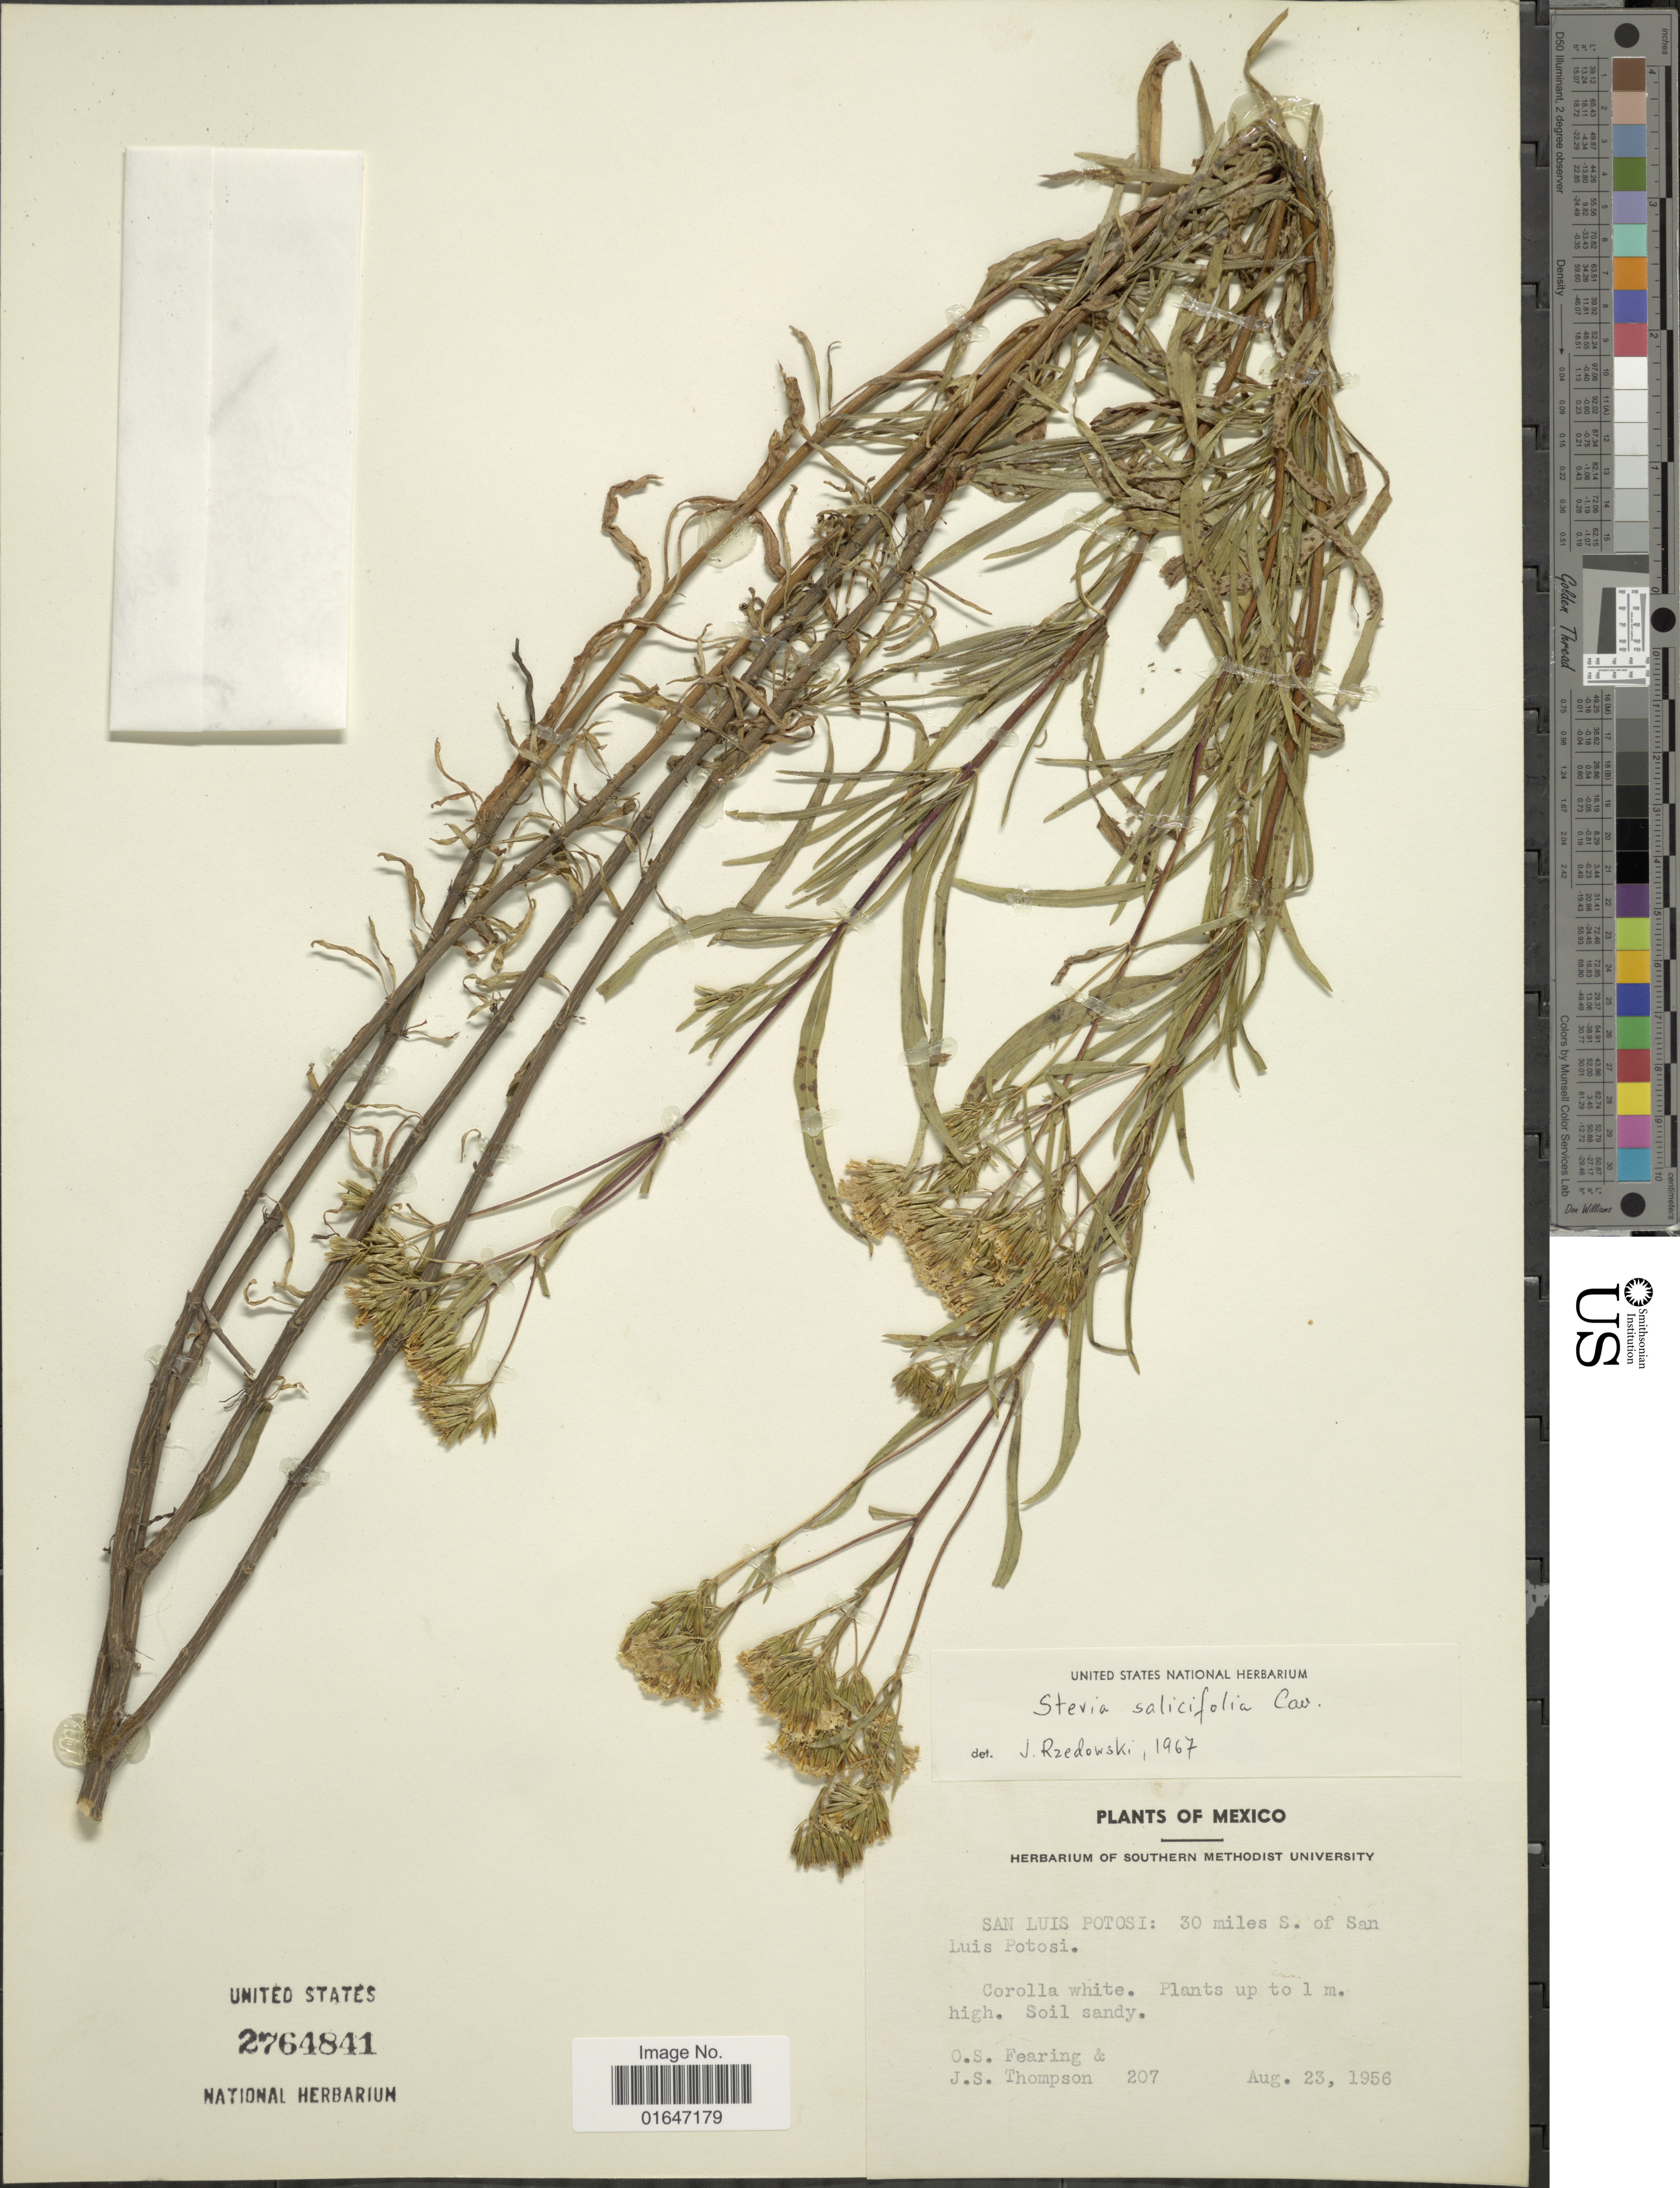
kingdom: Plantae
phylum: Tracheophyta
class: Magnoliopsida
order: Asterales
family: Asteraceae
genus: Stevia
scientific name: Stevia salicifolia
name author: Cav.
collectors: O. S. Fearing & J. S. Thompson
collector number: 207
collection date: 1956-08-23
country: Mexico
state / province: San Luis Potosí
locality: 30 miles S. of San Luis Potosi.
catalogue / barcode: US 2764841